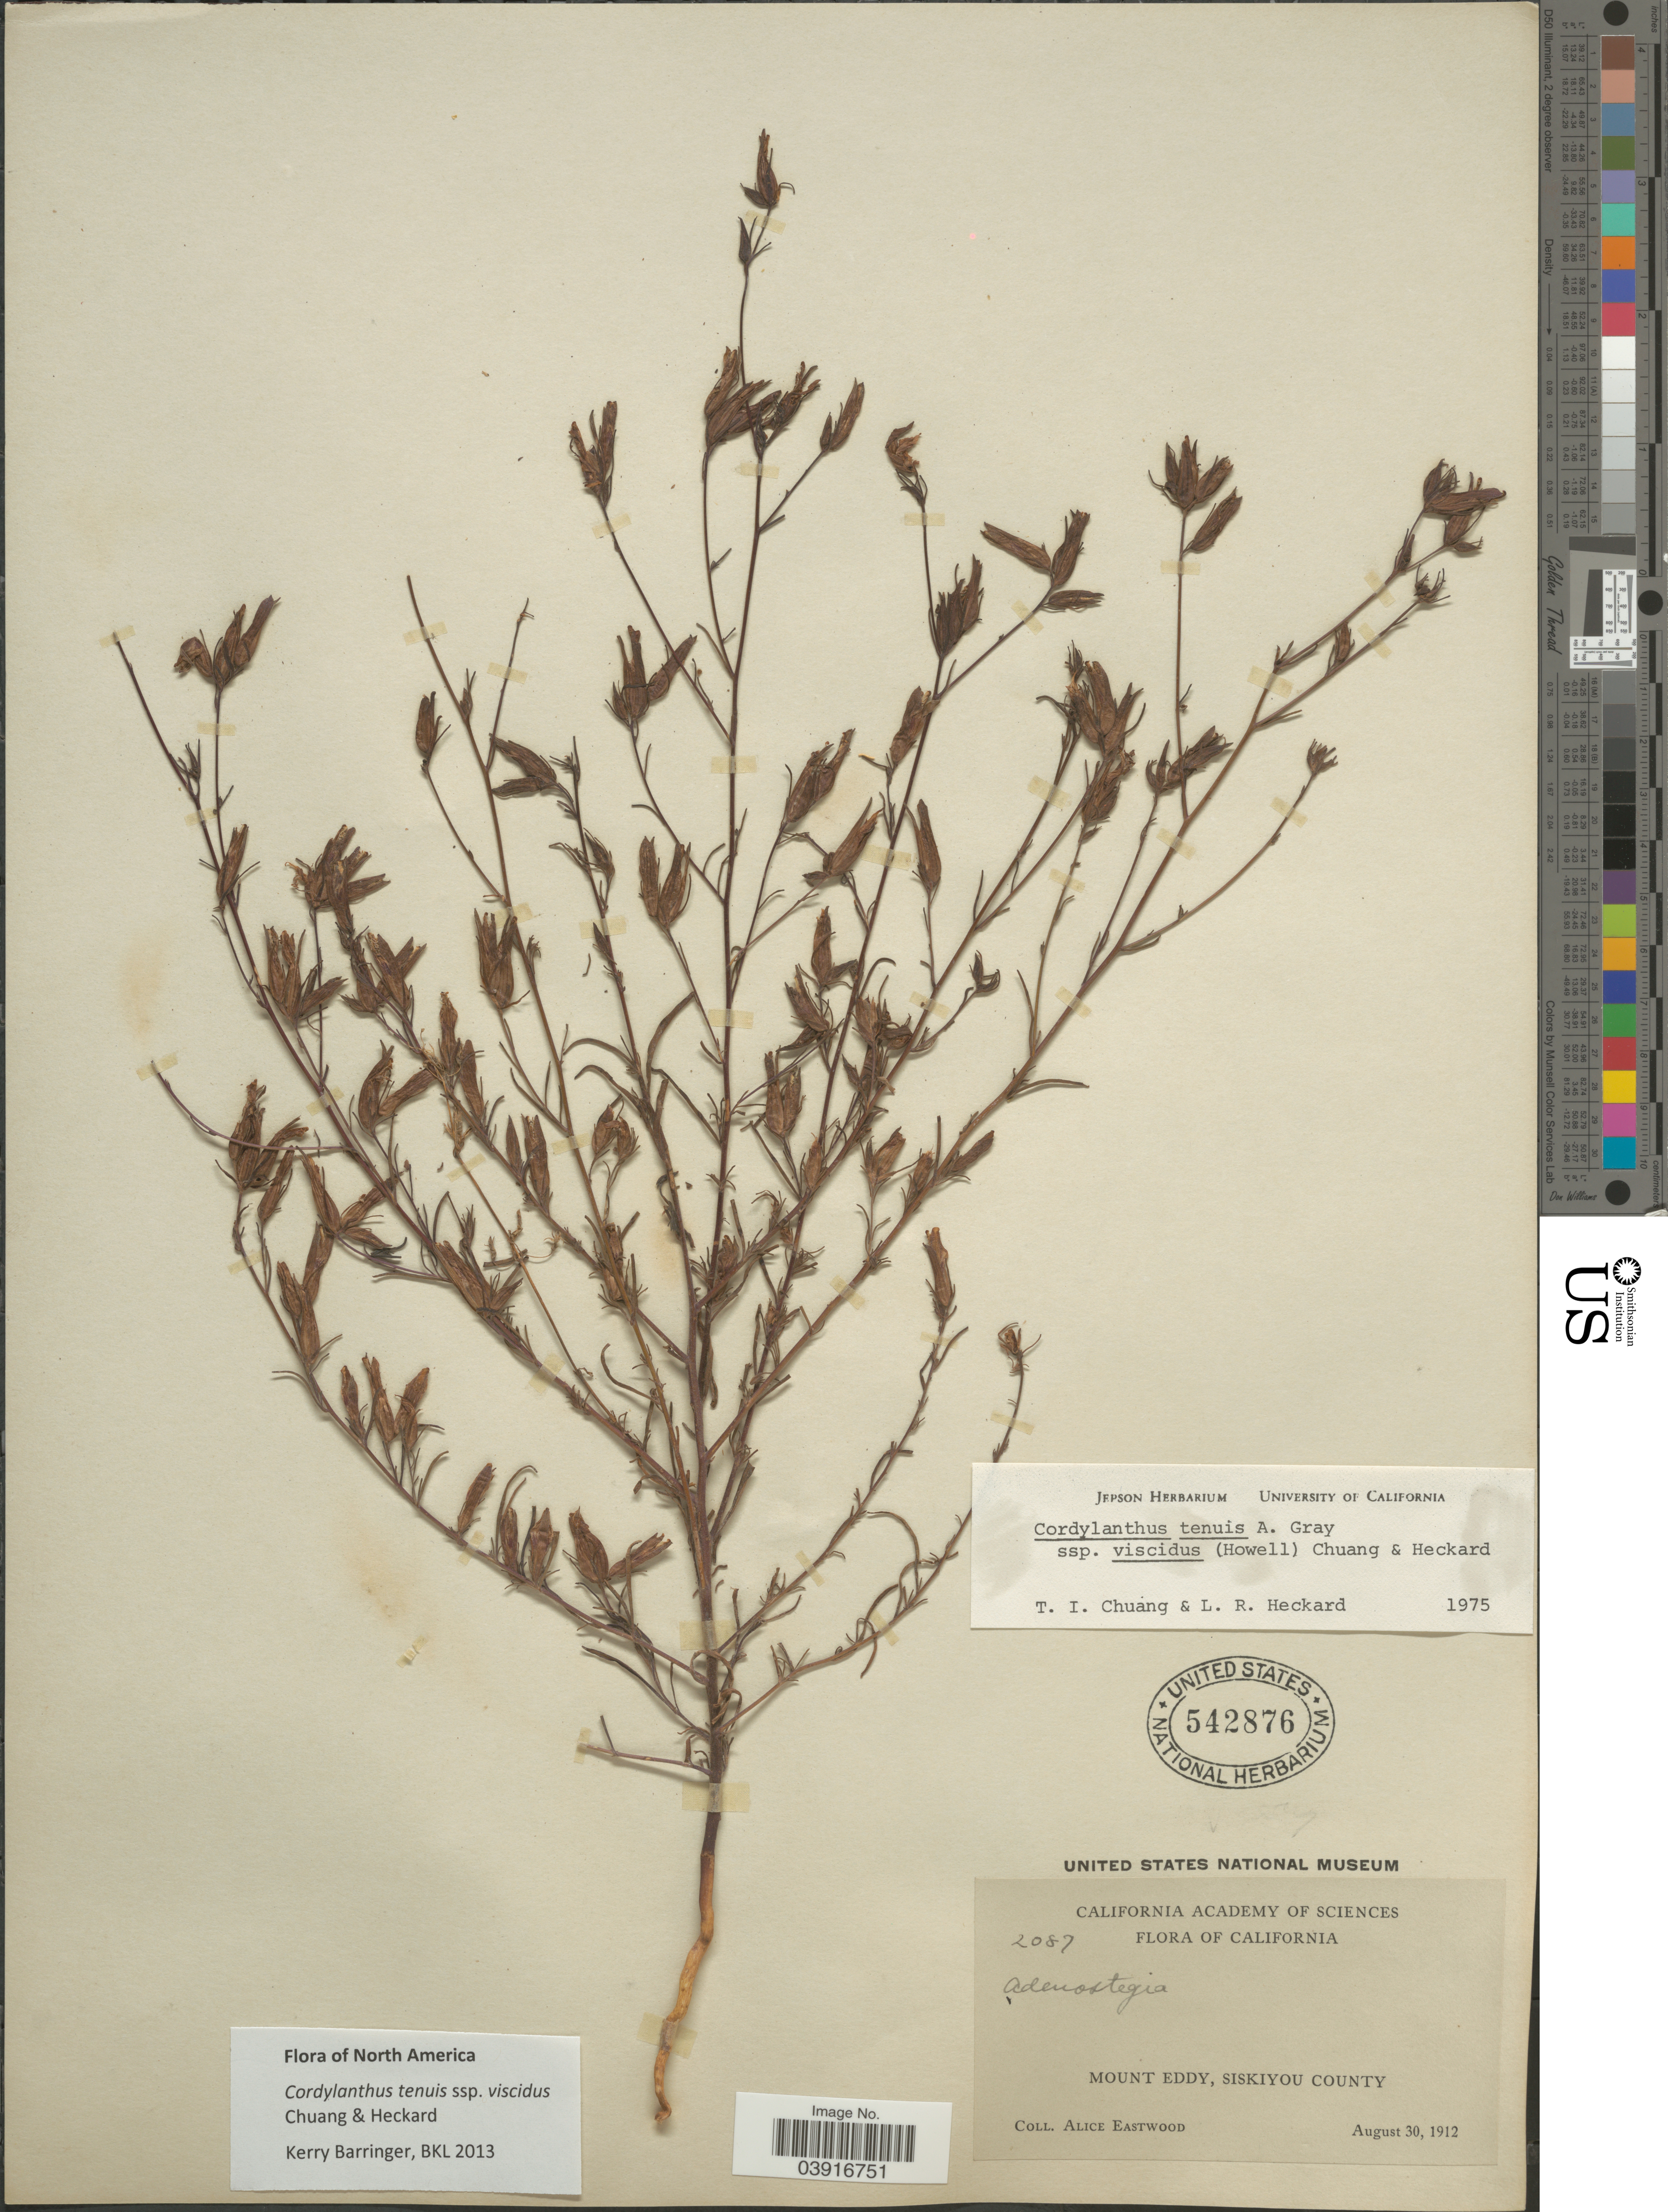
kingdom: Plantae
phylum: Tracheophyta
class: Magnoliopsida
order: Lamiales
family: Orobanchaceae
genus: Cordylanthus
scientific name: Cordylanthus tenuis subsp. viscidus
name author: (Howell) T.I. Chuang & Heckard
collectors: A. Eastwood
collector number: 2087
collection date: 1912-08-30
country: United States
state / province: California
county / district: Siskiyou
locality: Mount Eddy, Siskiyou County.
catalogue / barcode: US 542876